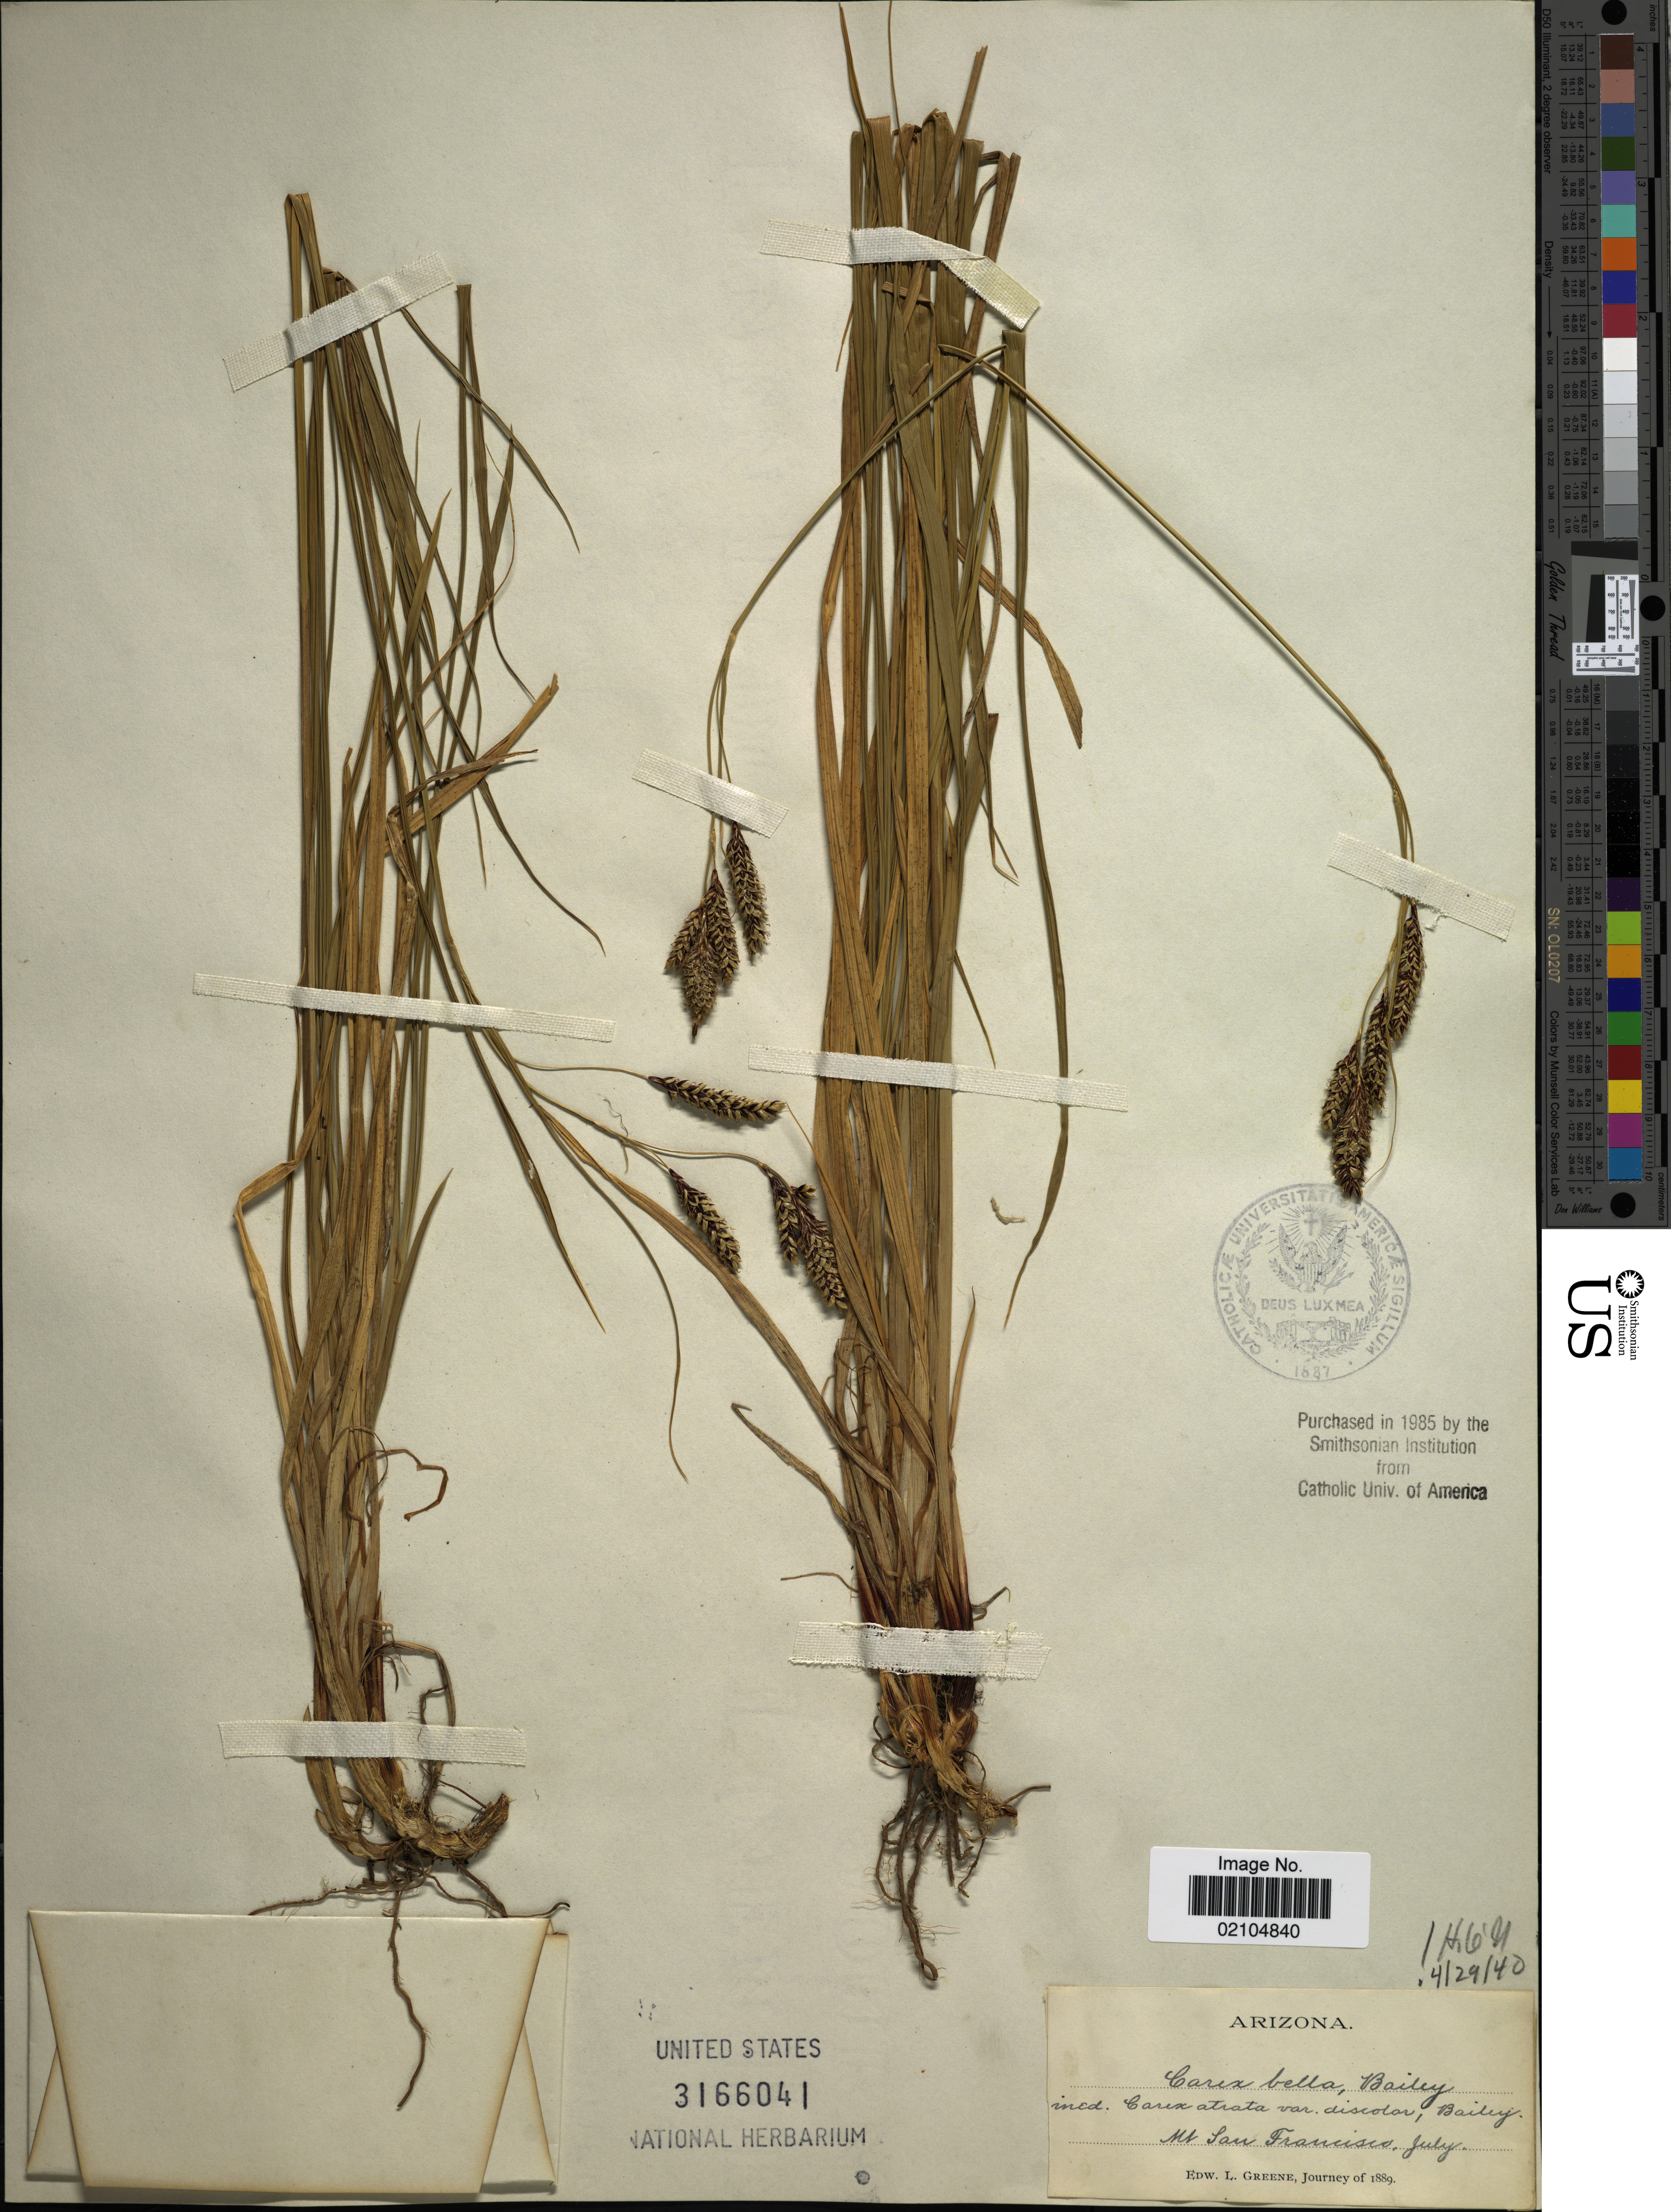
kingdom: Plantae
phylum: Tracheophyta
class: Liliopsida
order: Poales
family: Cyperaceae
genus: Carex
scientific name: Carex bella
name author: L.H. Bailey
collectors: E. L. Greene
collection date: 1889-07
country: United States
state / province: Arizona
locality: Mt San Francisco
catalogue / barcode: US 3166041